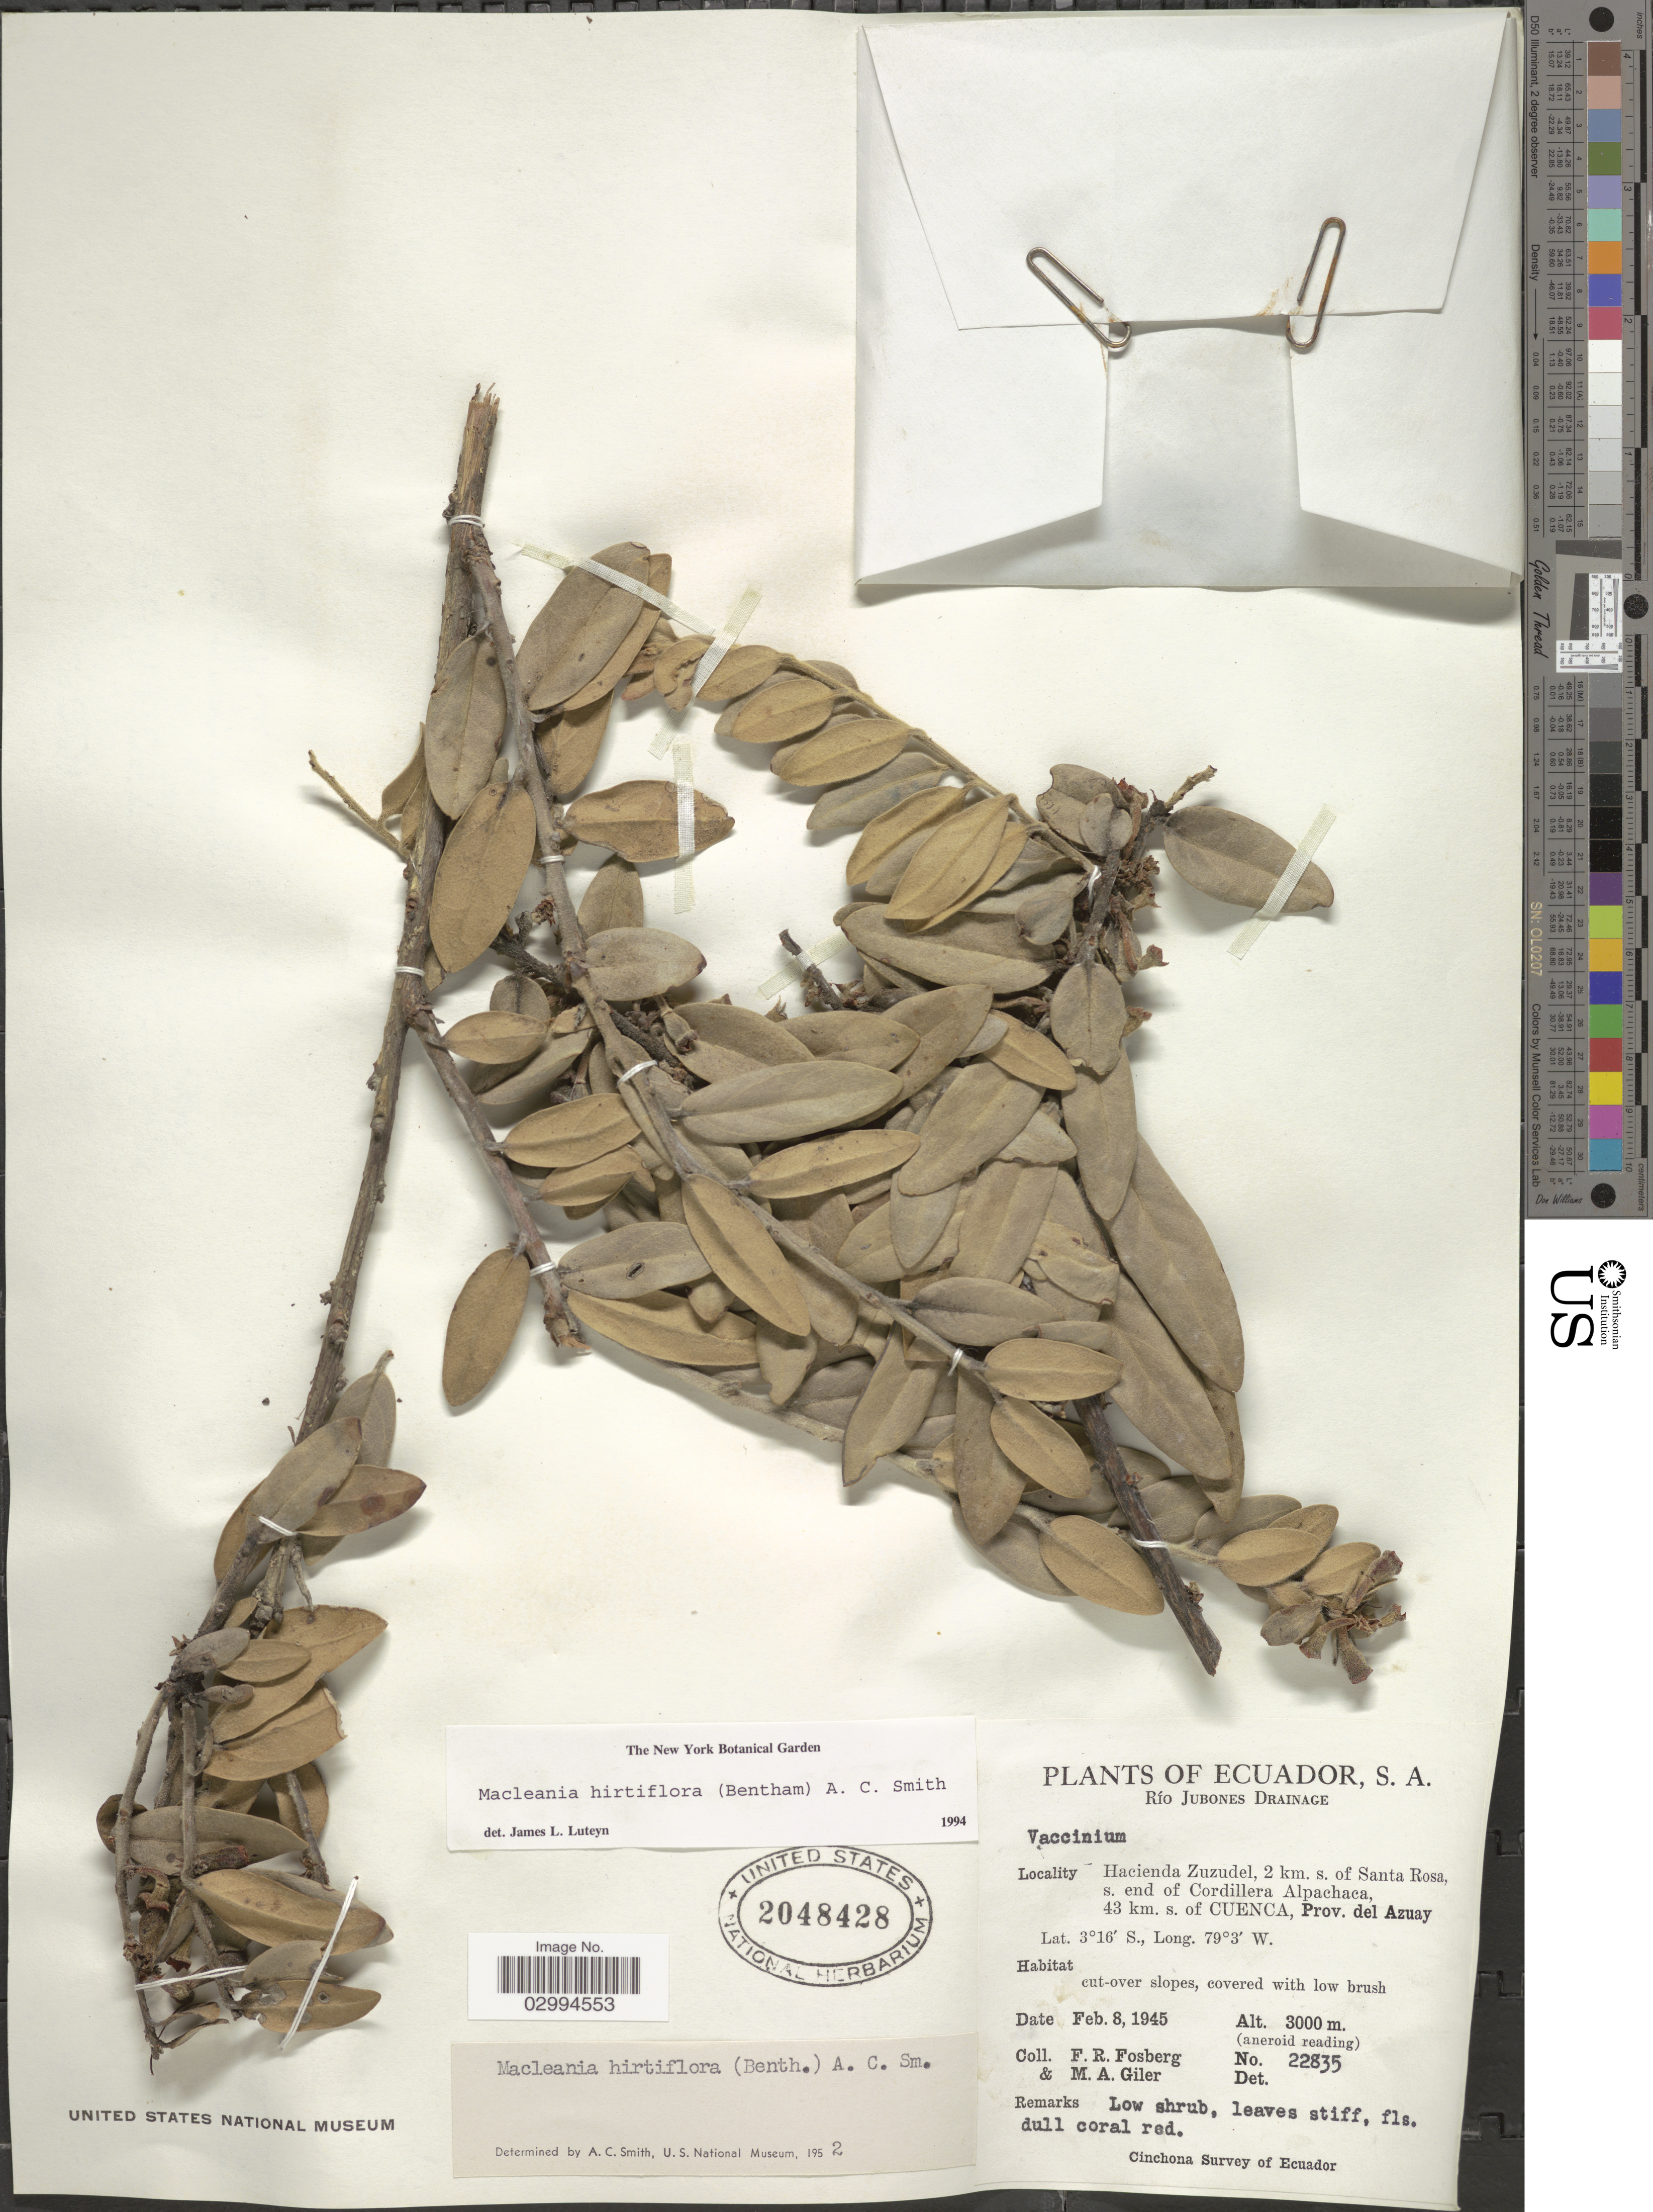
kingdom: Plantae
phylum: Tracheophyta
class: Magnoliopsida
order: Ericales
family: Ericaceae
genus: Macleania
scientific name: Macleania hirtiflora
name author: (Benth.) A.C. Sm.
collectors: F. R. Fosberg & M. Giler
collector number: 22835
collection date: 1945-02-08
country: Ecuador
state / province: Azuay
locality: Río Jubones Drainage. Hacienda Zuzudel, 2 km. s. of Santa Rosa, s. end of Cordillera Alpachaca, 43 km. s. of Cuenca.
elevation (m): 3000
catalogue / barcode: US 2048428